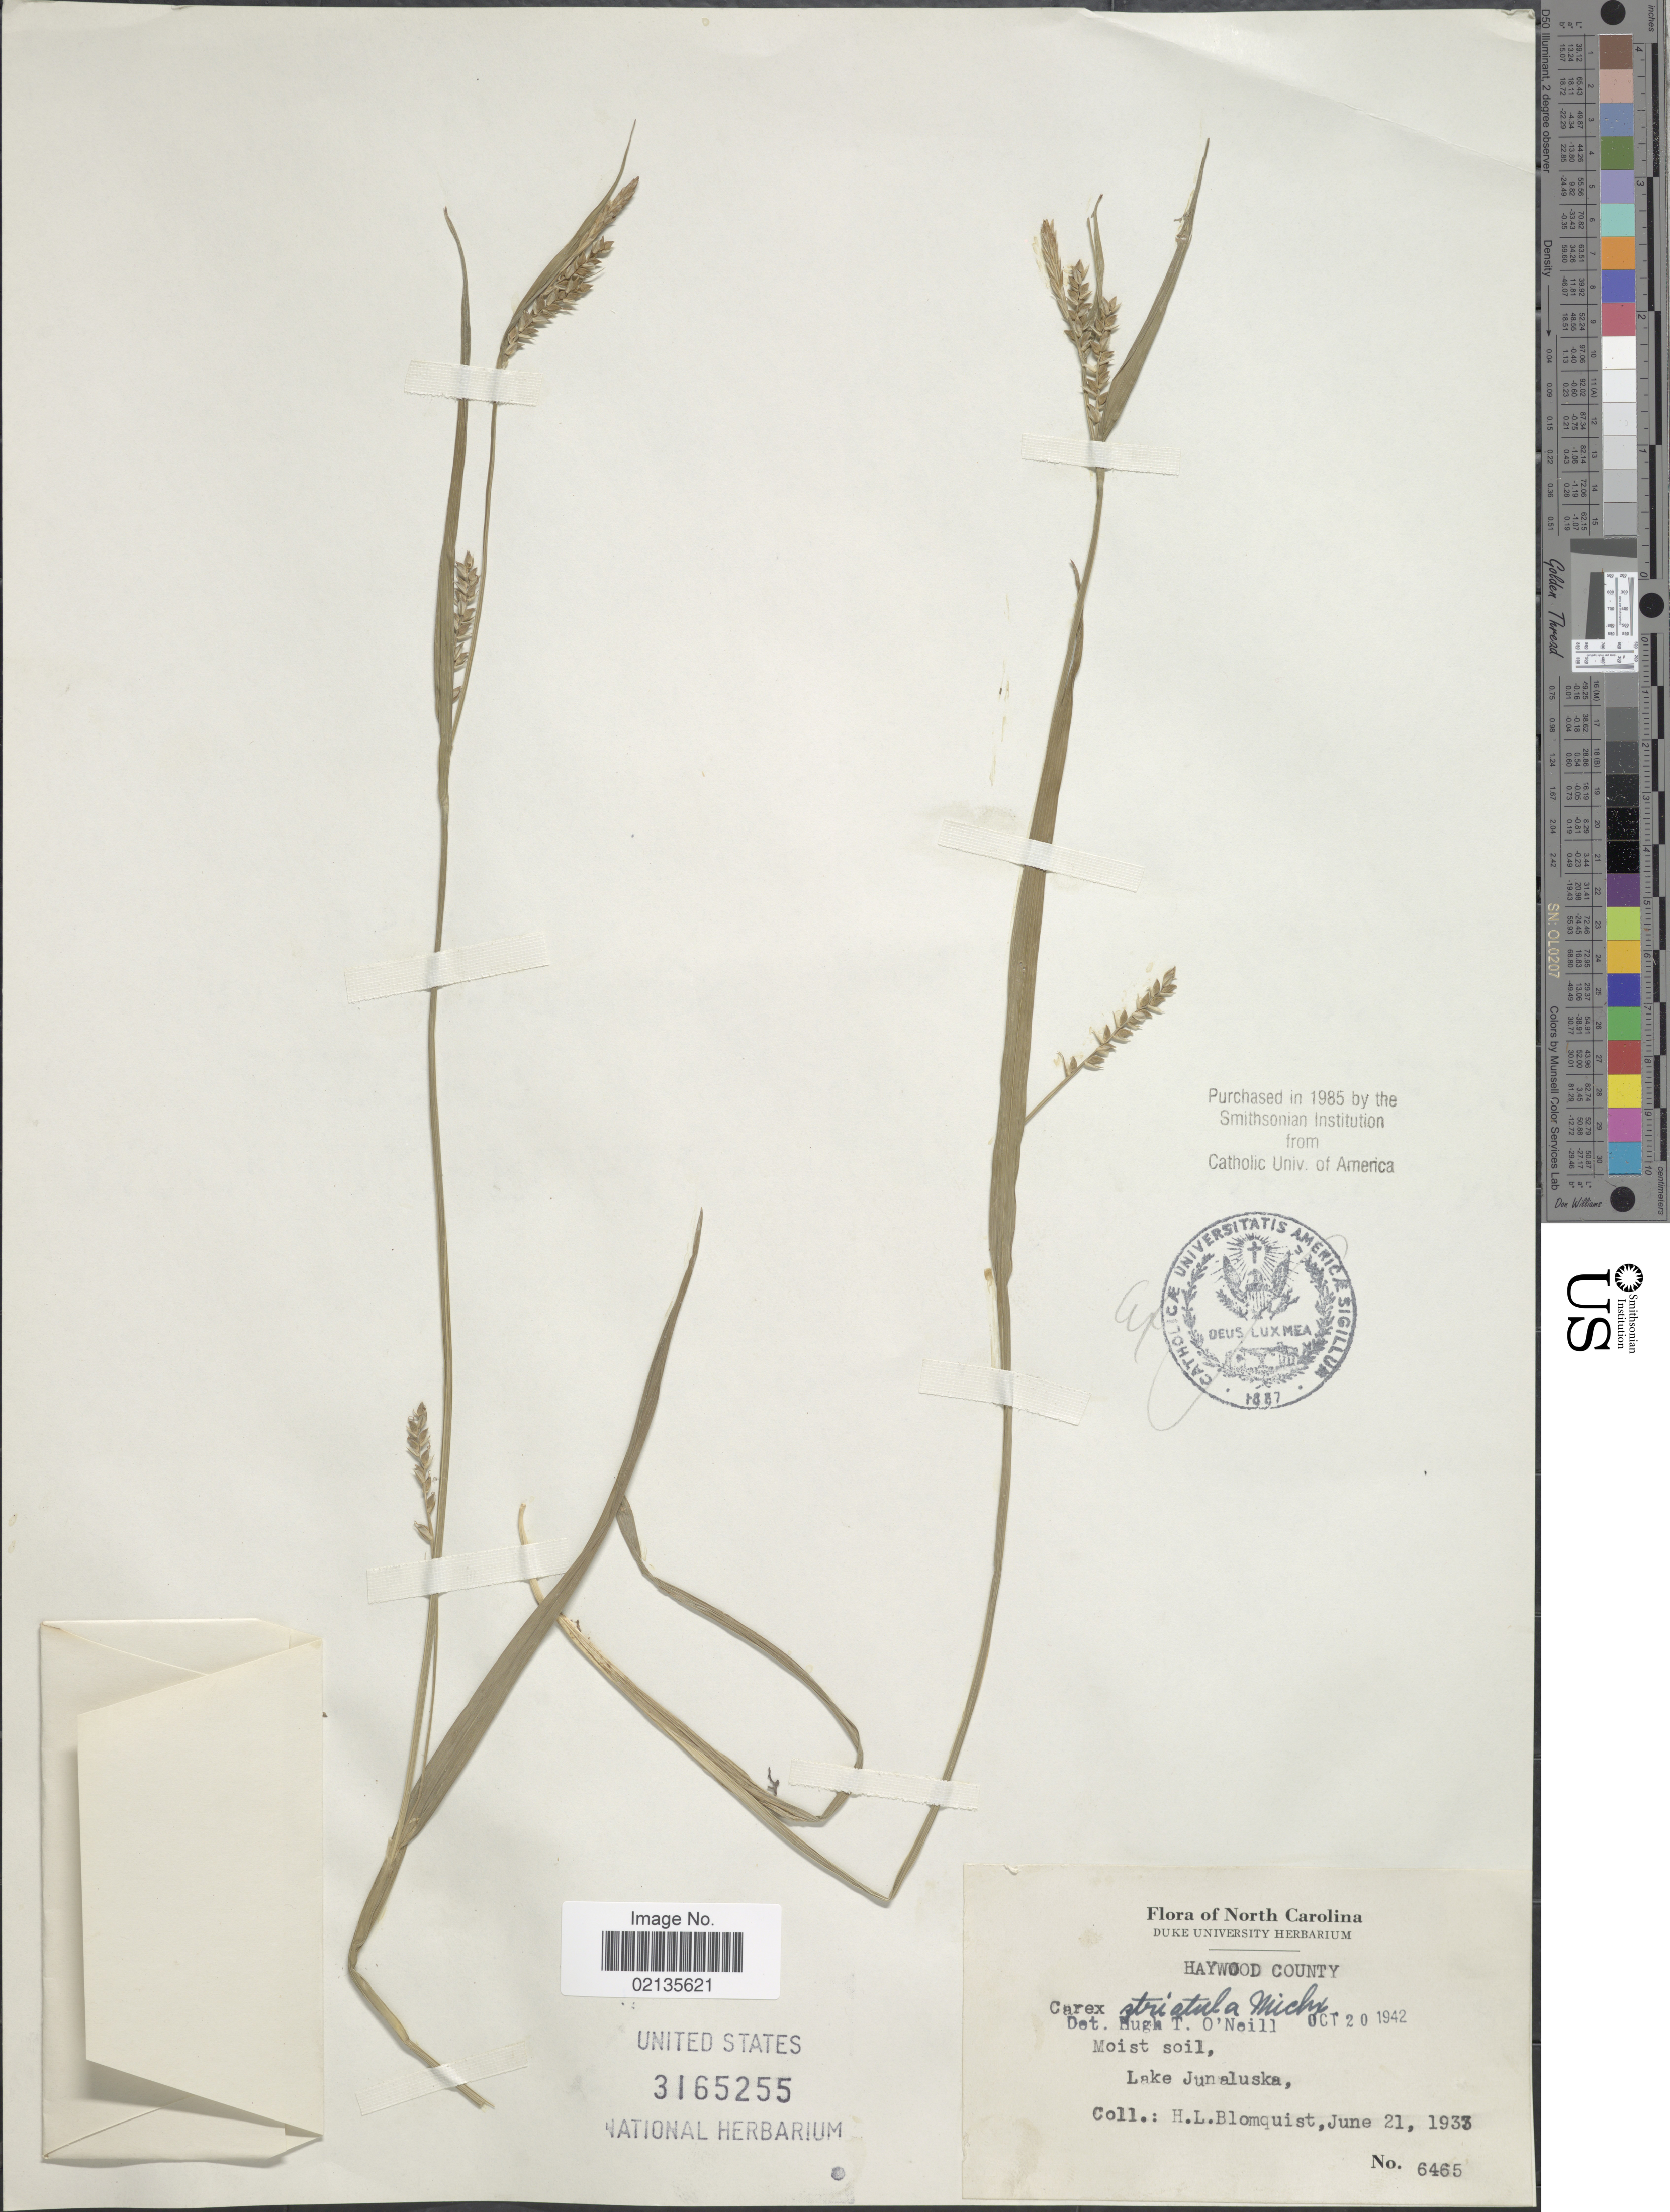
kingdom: Plantae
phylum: Tracheophyta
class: Liliopsida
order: Poales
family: Cyperaceae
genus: Carex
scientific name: Carex striatula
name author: Michx.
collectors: H. Blomquist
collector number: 6465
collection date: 1933-06-21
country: United States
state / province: North Carolina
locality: Haydwood County, Lake Junaluska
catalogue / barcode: US 3165255